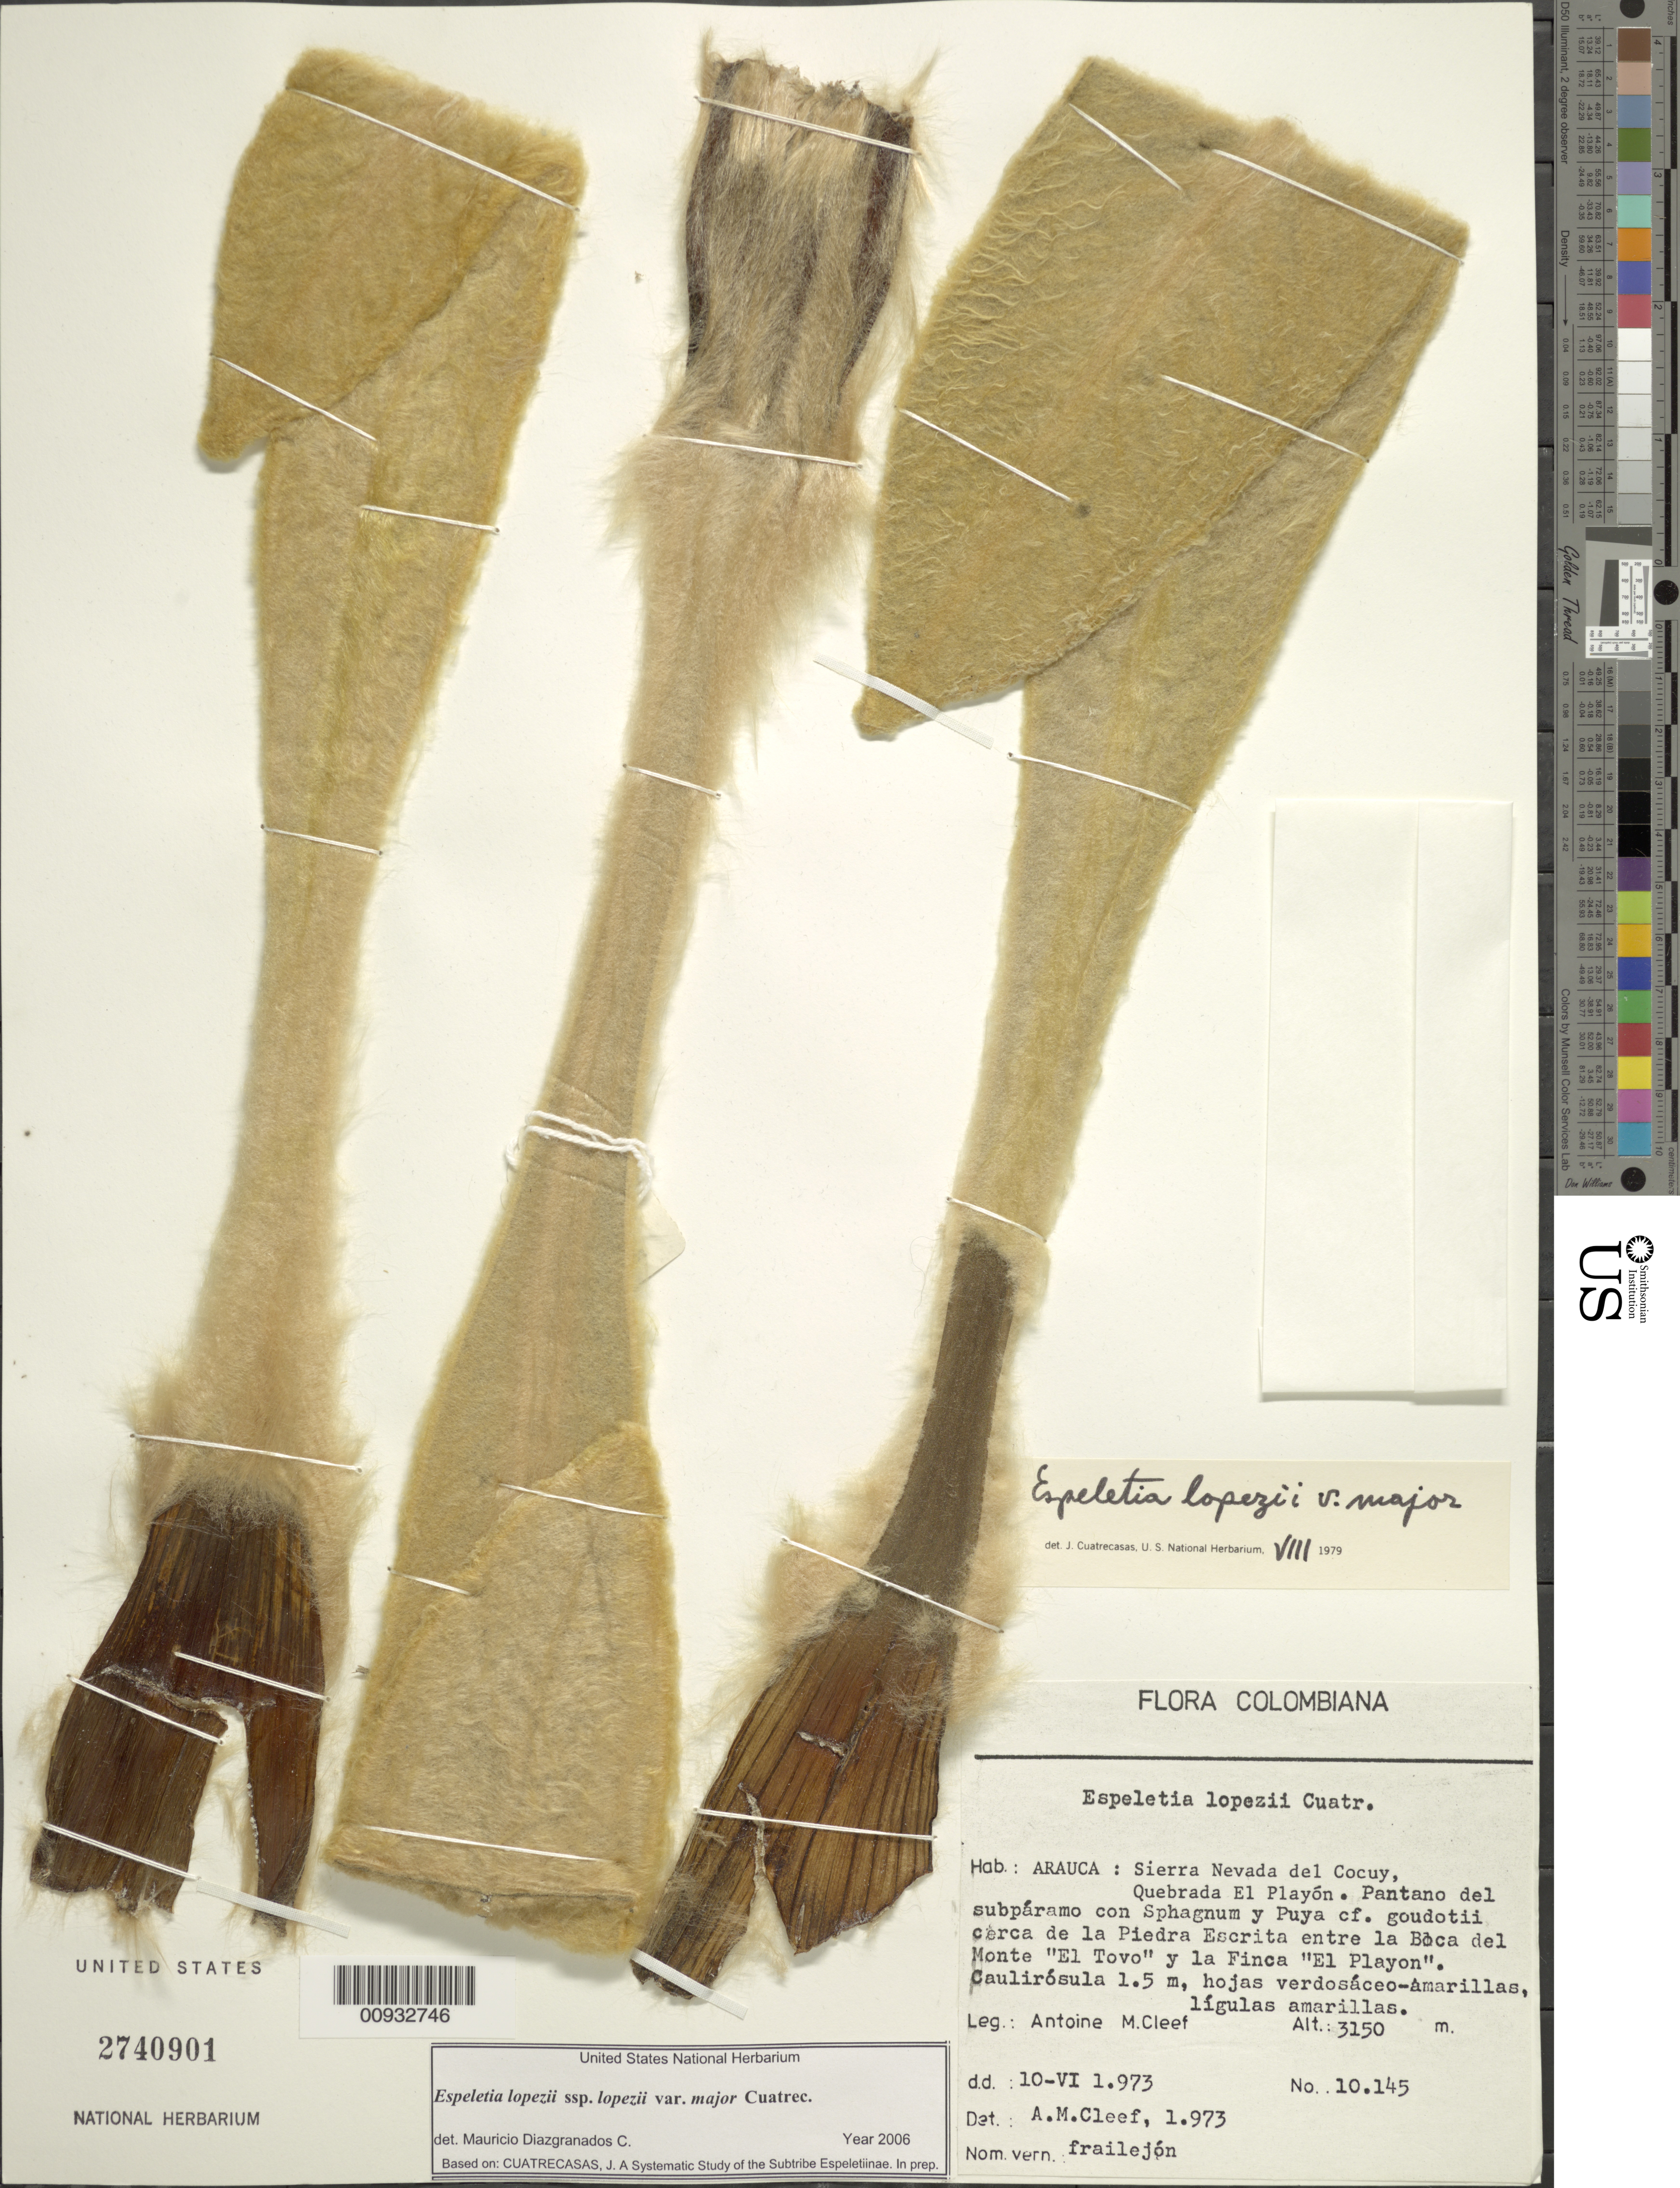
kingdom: Plantae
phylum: Tracheophyta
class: Magnoliopsida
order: Asterales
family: Asteraceae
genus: Espeletia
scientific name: Espeletia lopezii var. major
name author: Cuatrec.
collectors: A. M. Cleef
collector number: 10145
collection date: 1973-06-10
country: Colombia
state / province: Arauca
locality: Sierra Nevada del Cocuy. Quebrada El Playon.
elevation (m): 3150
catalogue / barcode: US 2740901